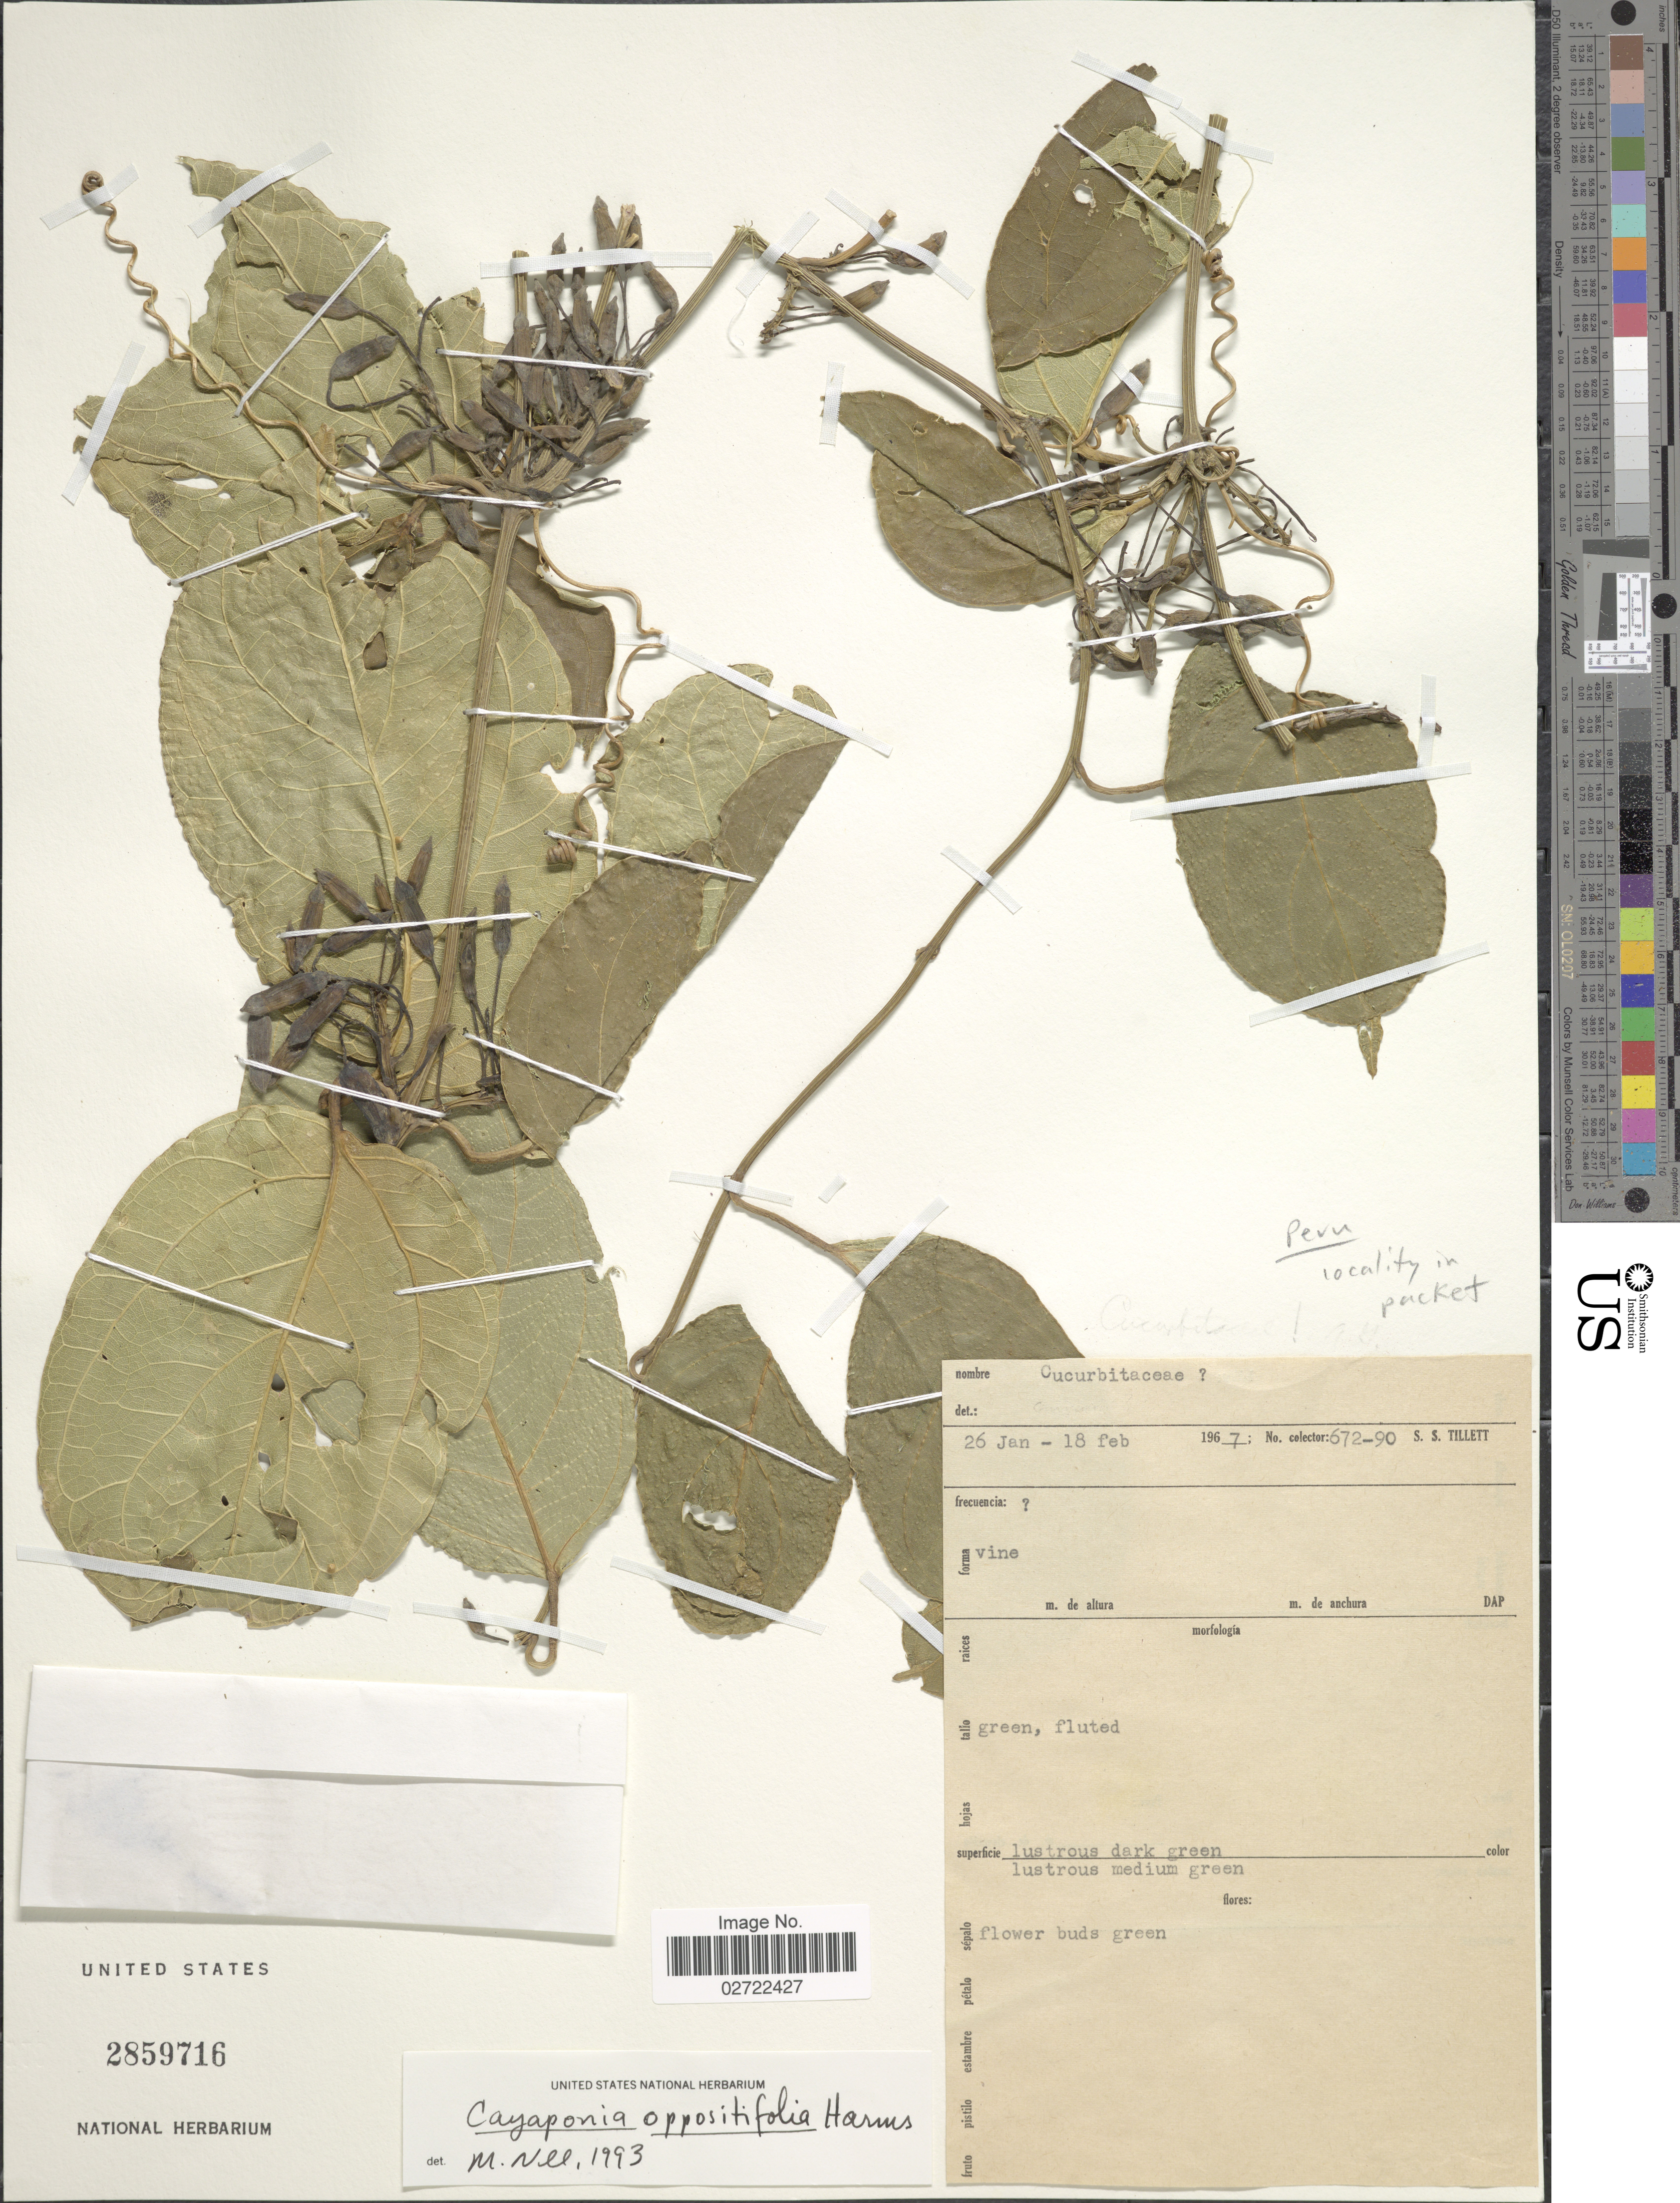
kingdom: Plantae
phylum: Tracheophyta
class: Magnoliopsida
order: Cucurbitales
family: Cucurbitaceae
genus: Cayaponia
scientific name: Cayaponia oppositifolia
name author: Harms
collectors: S. S. Tillett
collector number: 672-90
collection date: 1967-01-26/1967-02-18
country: Peru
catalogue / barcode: US 2859716